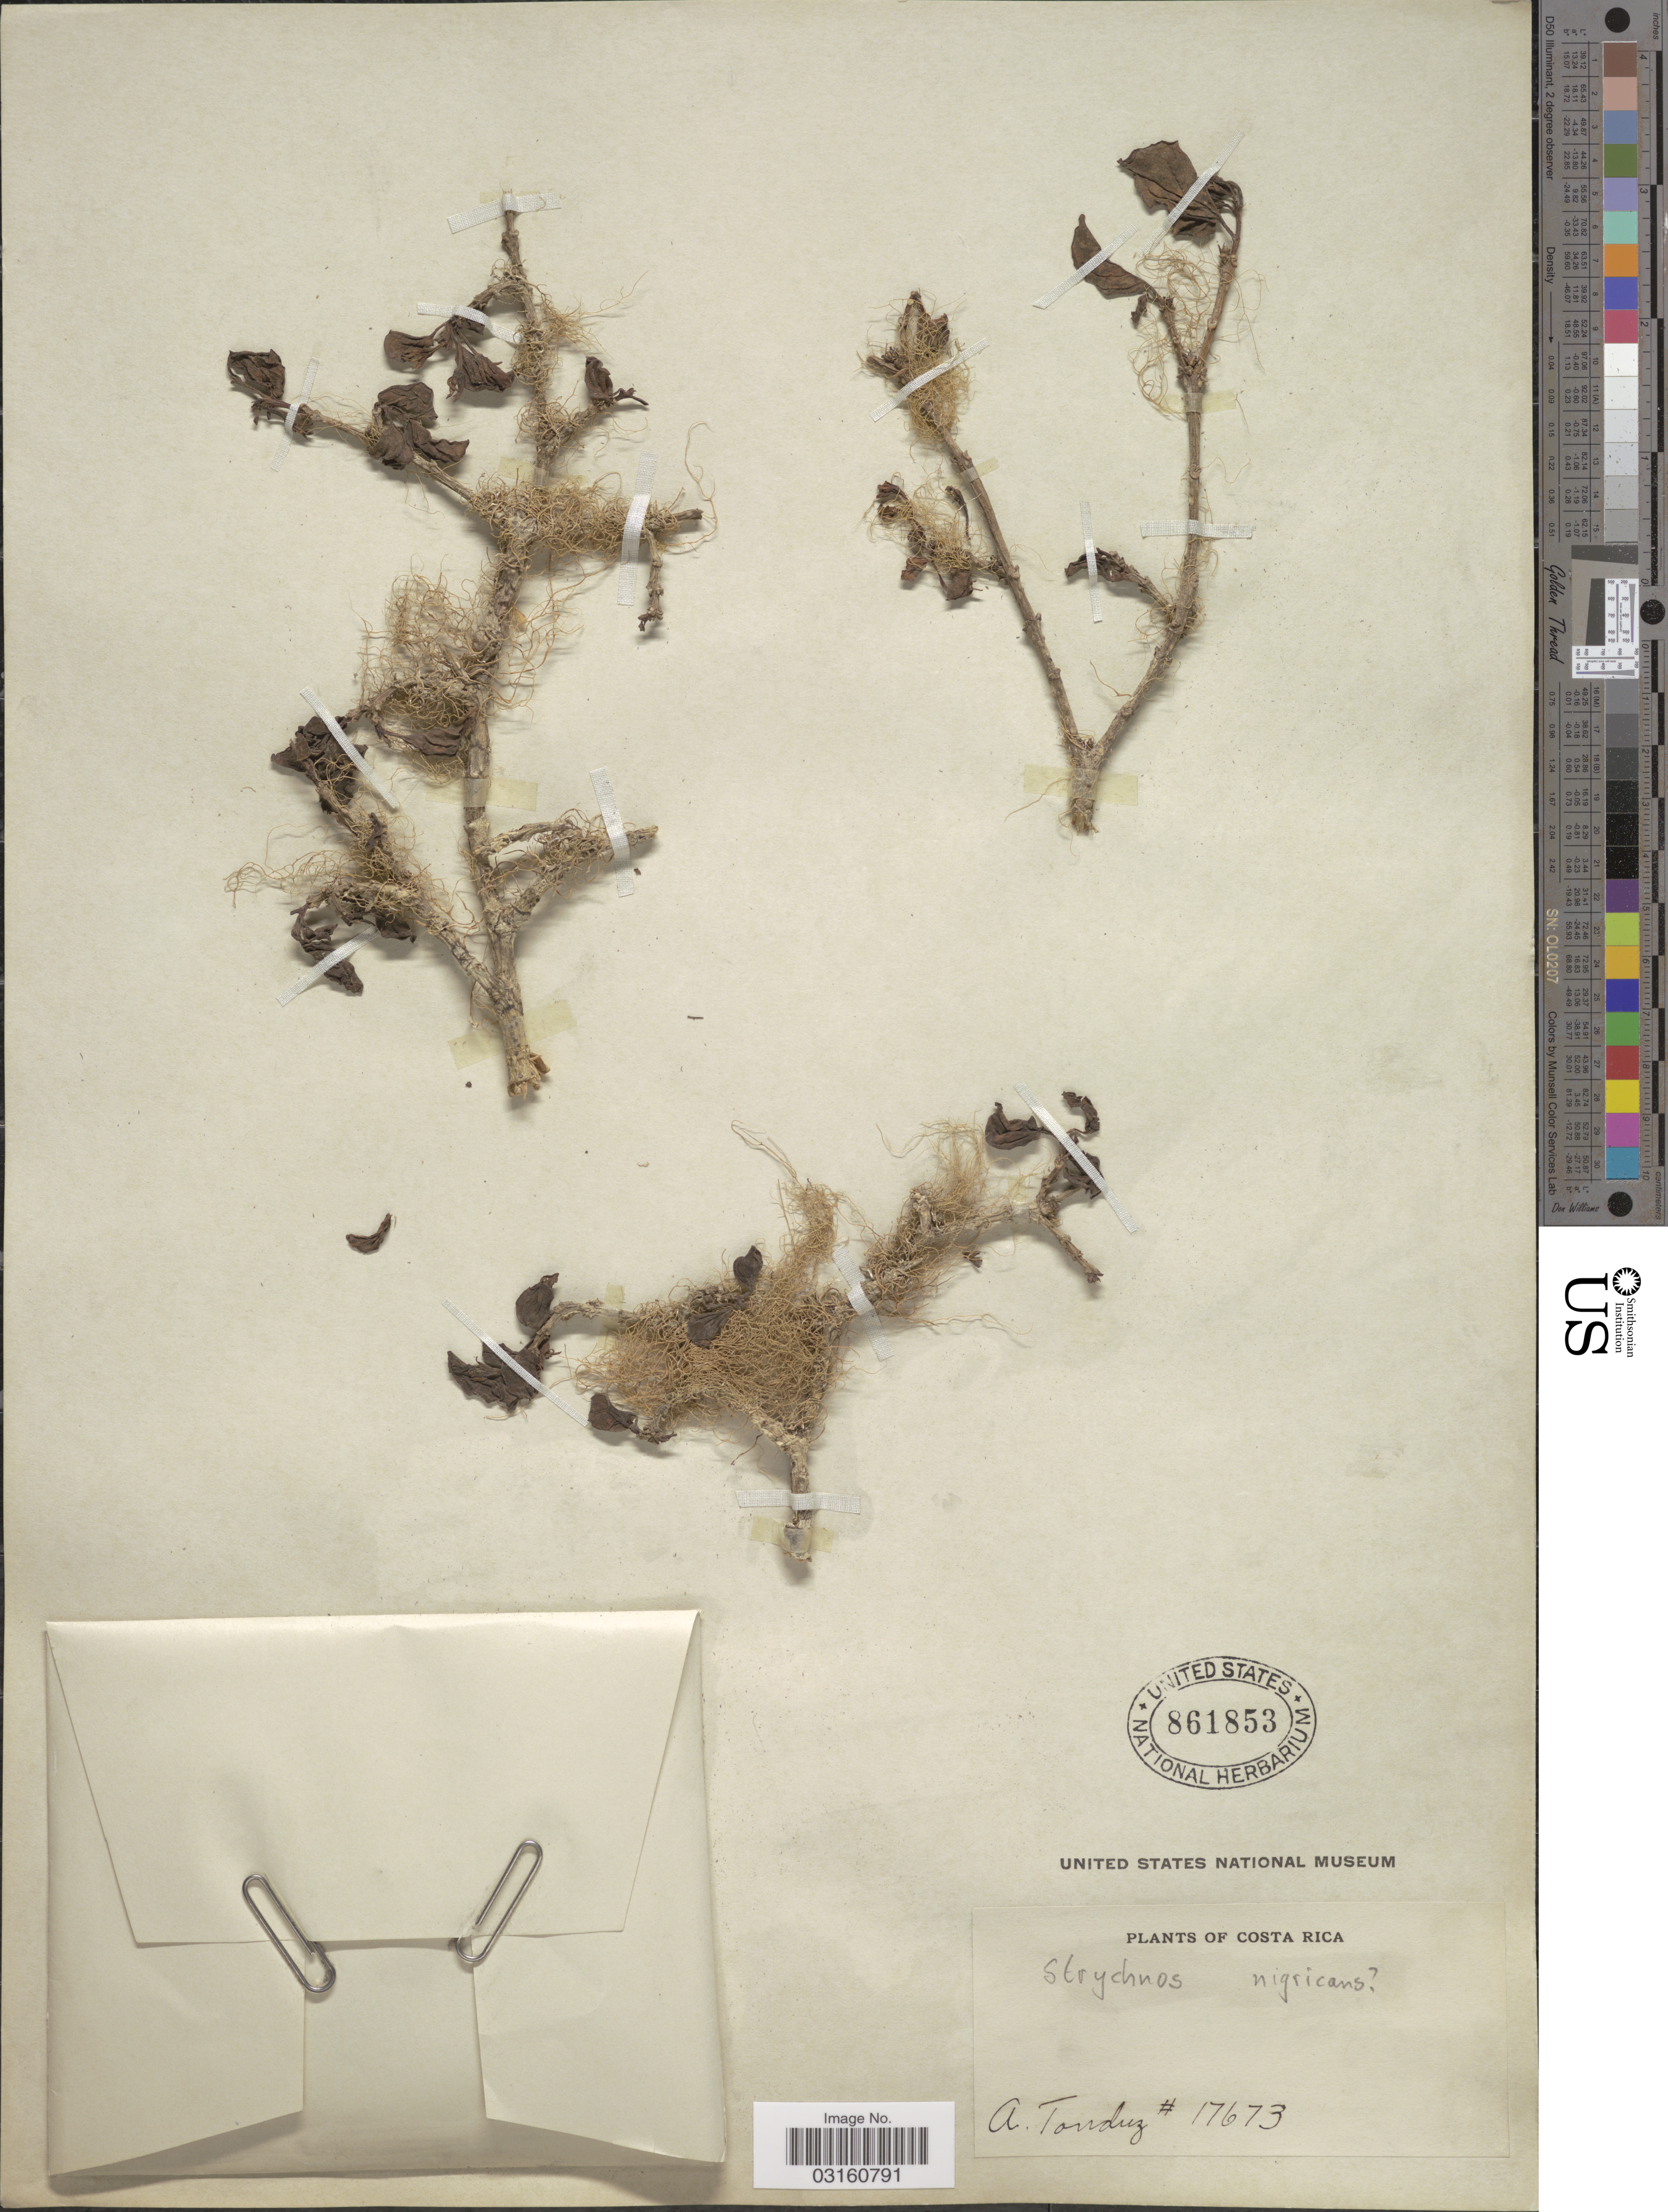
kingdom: Plantae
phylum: Tracheophyta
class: Magnoliopsida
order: Gentianales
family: Loganiaceae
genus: Strychnos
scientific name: Strychnos nigricans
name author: Progel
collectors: A. Tonduz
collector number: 17673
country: Costa Rica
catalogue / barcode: US 861853